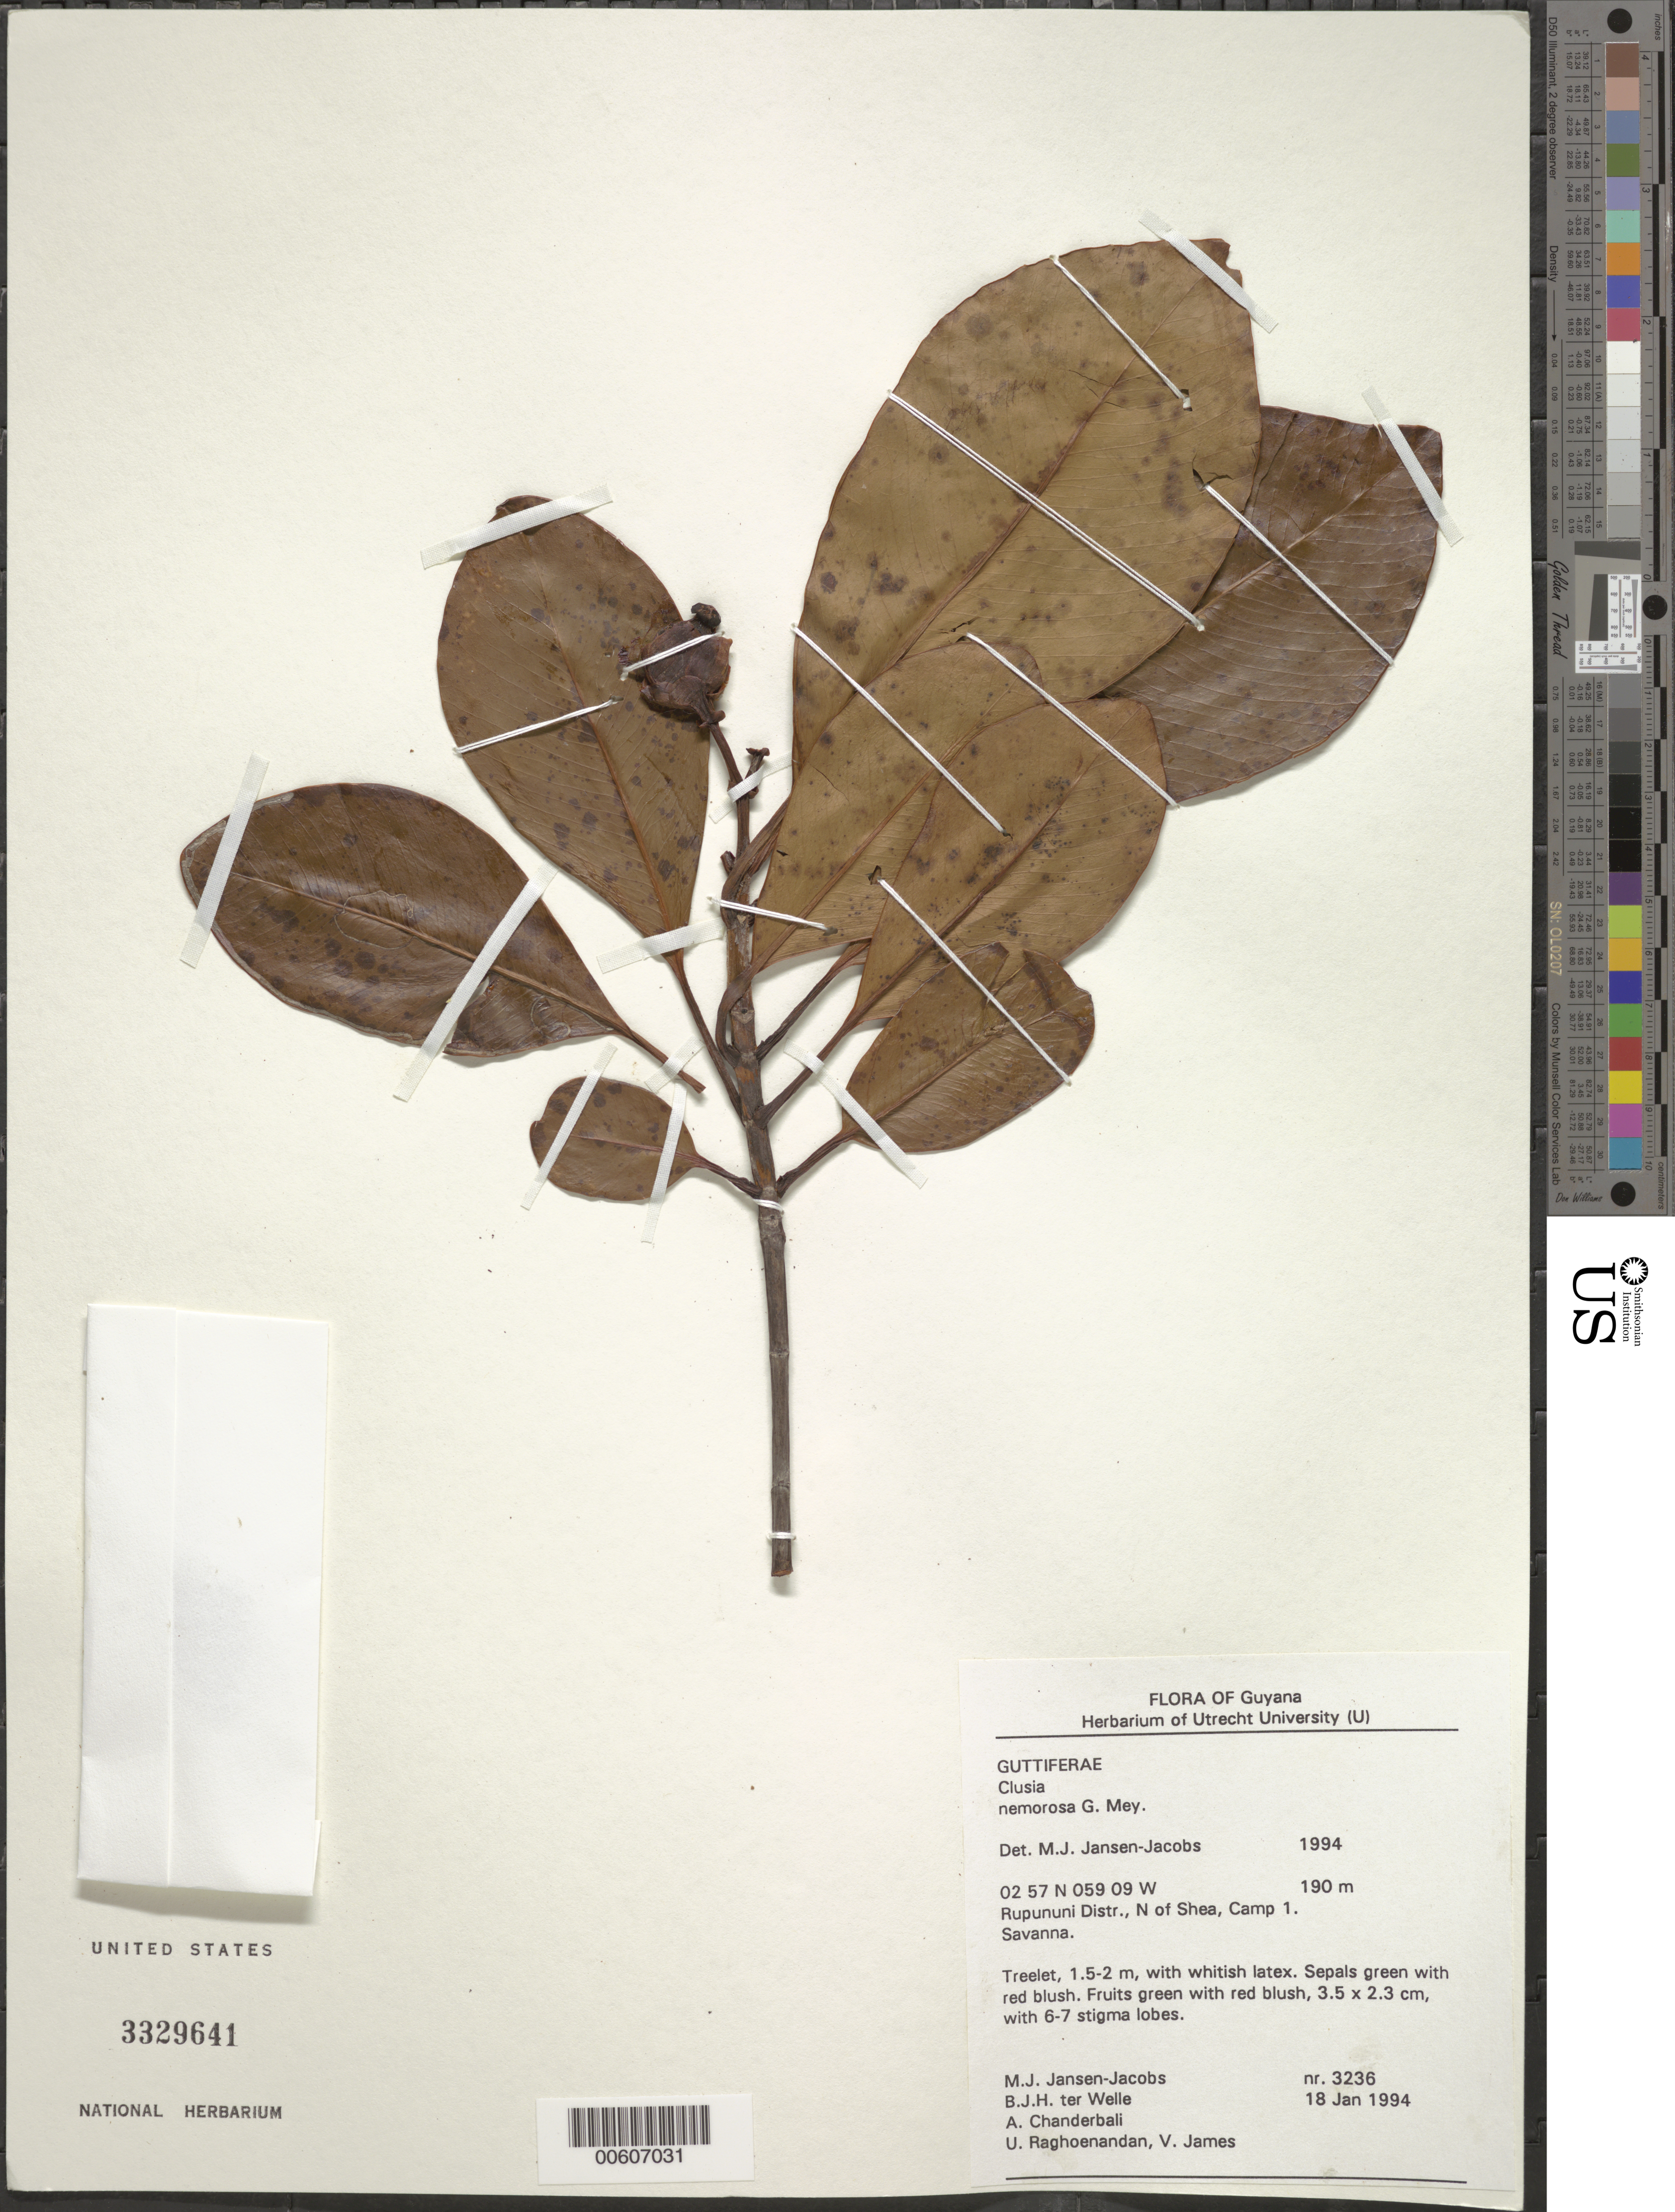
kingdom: Plantae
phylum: Tracheophyta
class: Magnoliopsida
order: Malpighiales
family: Clusiaceae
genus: Clusia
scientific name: Clusia nemorosa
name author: G. Mey.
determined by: Jansen-Jacobs, M. J., (U), Nationaal Herbarium Nederland, Utrecht University branch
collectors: M. J. Jansen-Jacobs, B. Welle, A. S. Chanderbali, U. Raghoenandan & V. James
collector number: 3236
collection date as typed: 18-Jan-94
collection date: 1994-01-18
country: Guyana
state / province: U. Takutu-U. Essequibo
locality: Shea, N of, camp 1, Rupununi District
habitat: Savanna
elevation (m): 190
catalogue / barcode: US 3329641